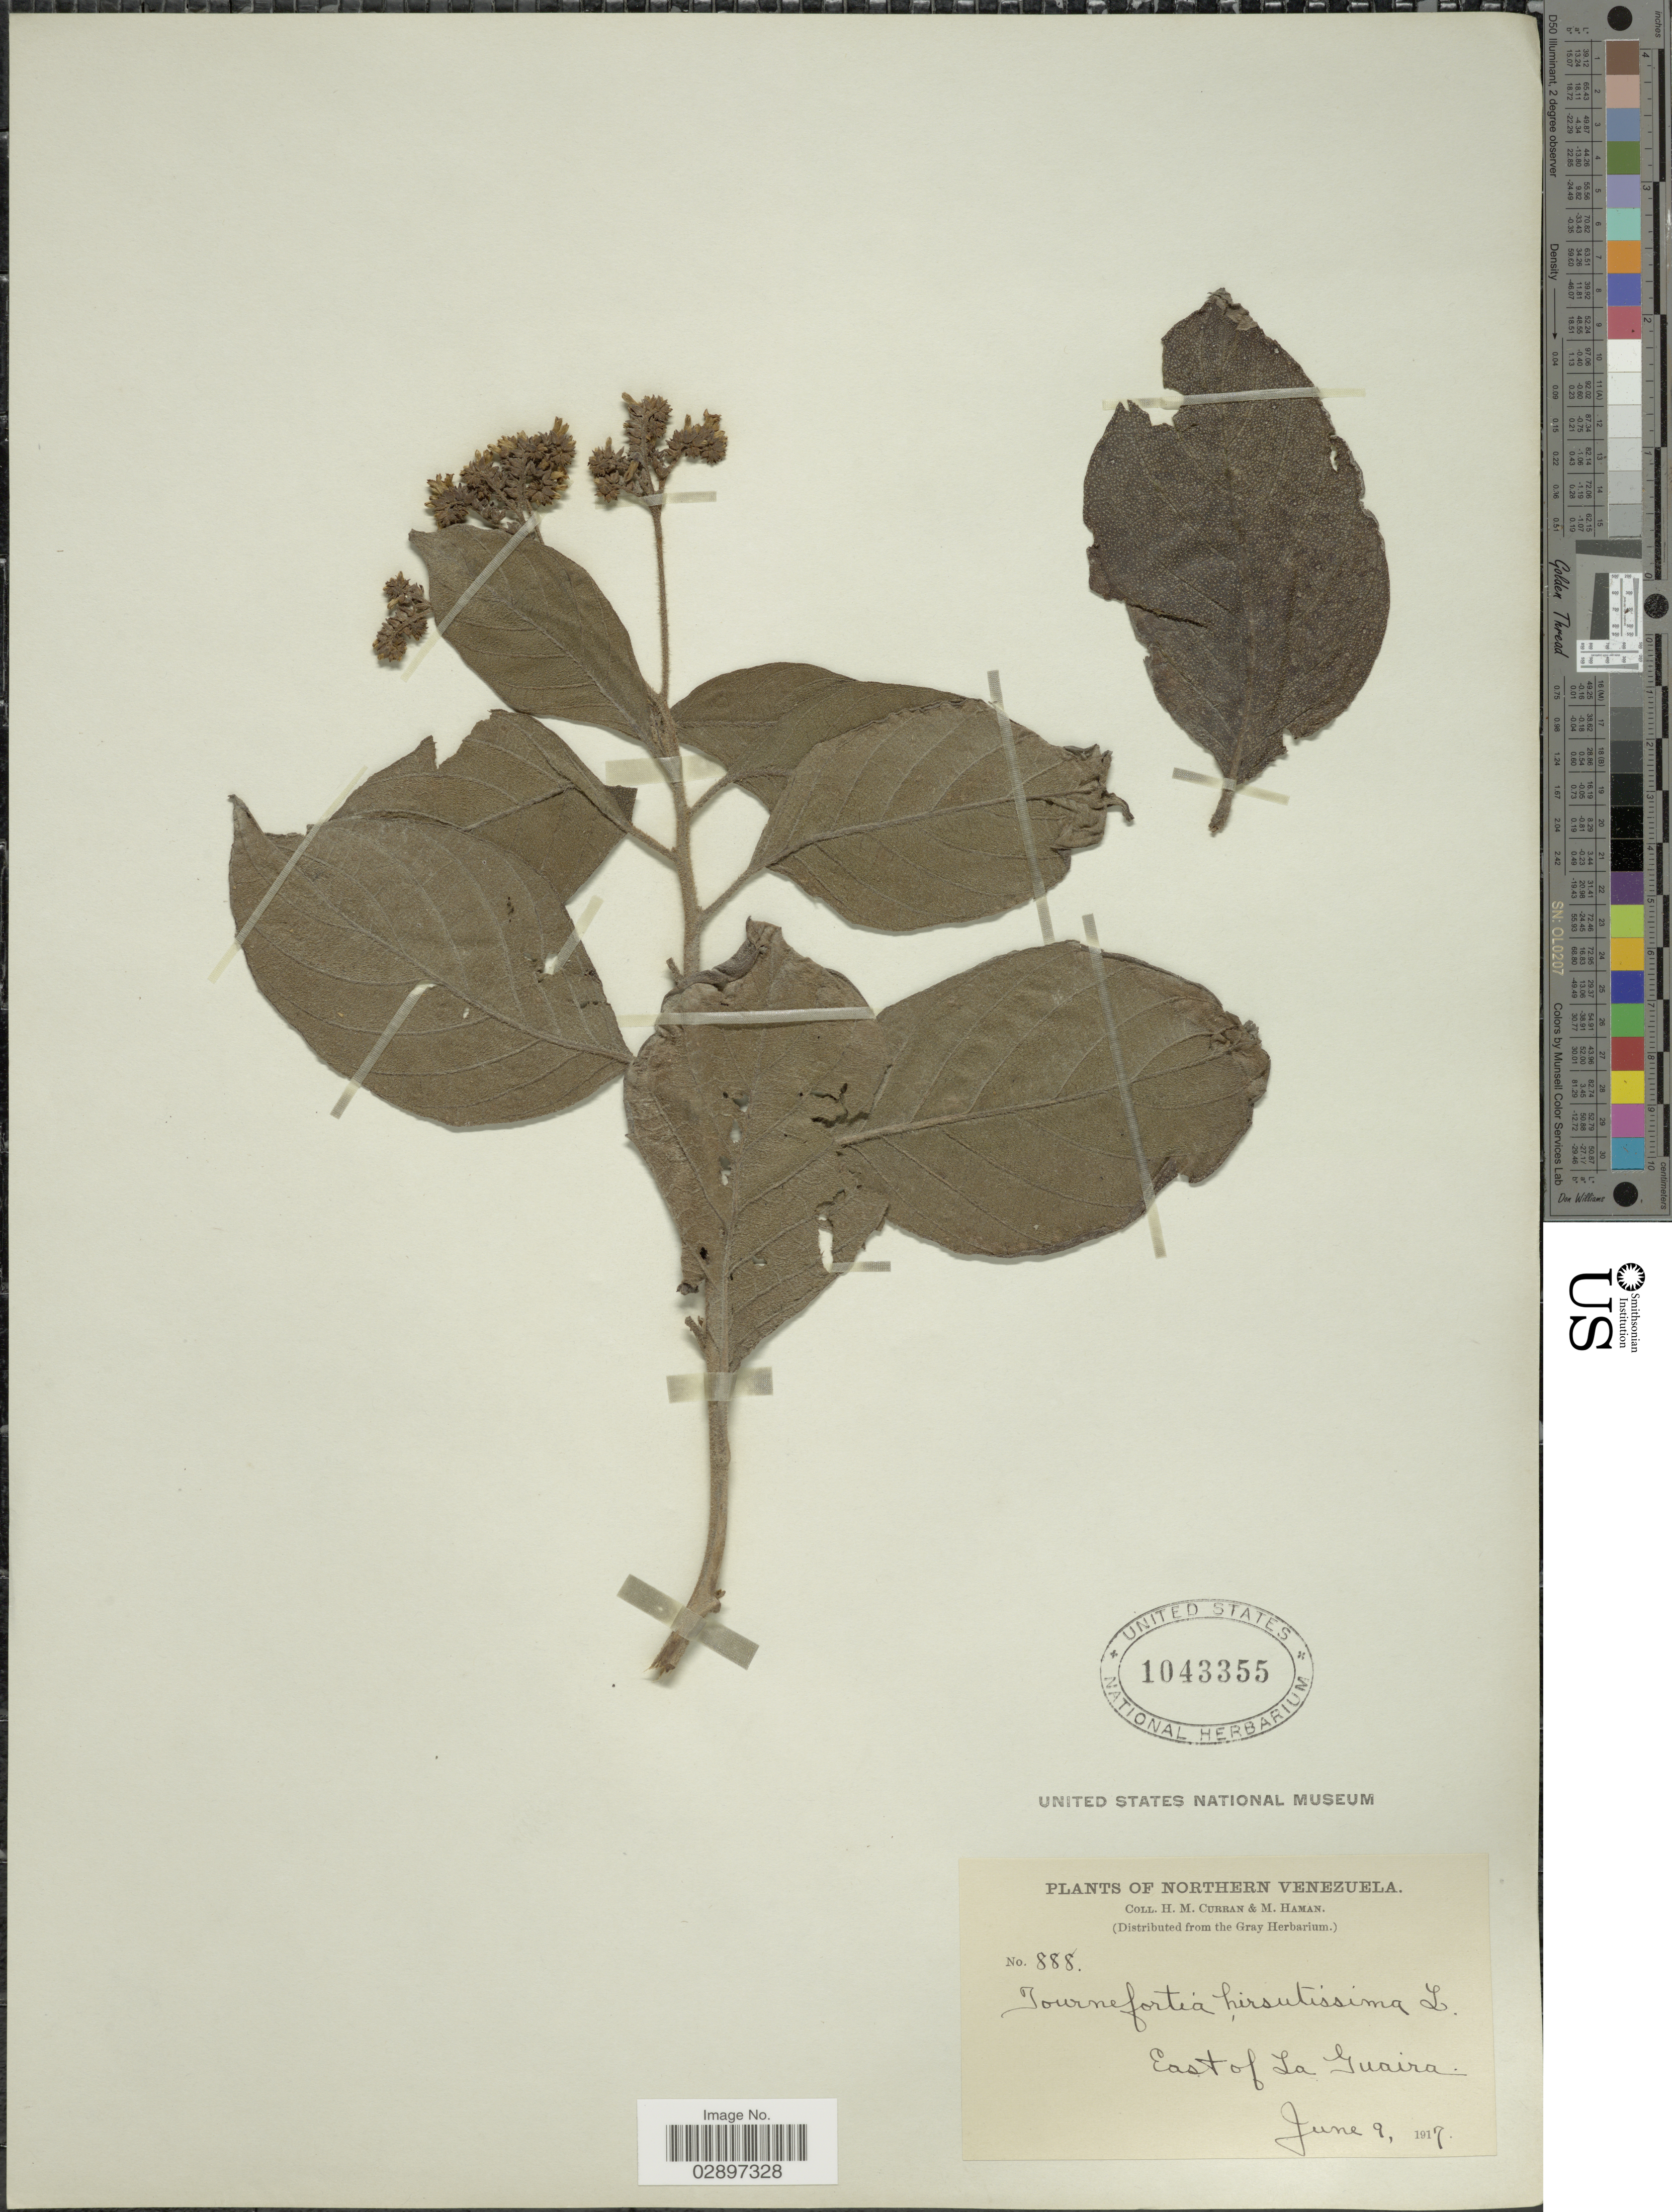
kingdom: Plantae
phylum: Tracheophyta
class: Magnoliopsida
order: Boraginales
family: Heliotropiaceae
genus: Tournefortia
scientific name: Tournefortia hirsutissima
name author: L.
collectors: H. Curran & M. Haman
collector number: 888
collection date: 1917-06-09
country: Venezuela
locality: East of La Guaira. Northern of Venezuela.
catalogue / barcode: US 1043355